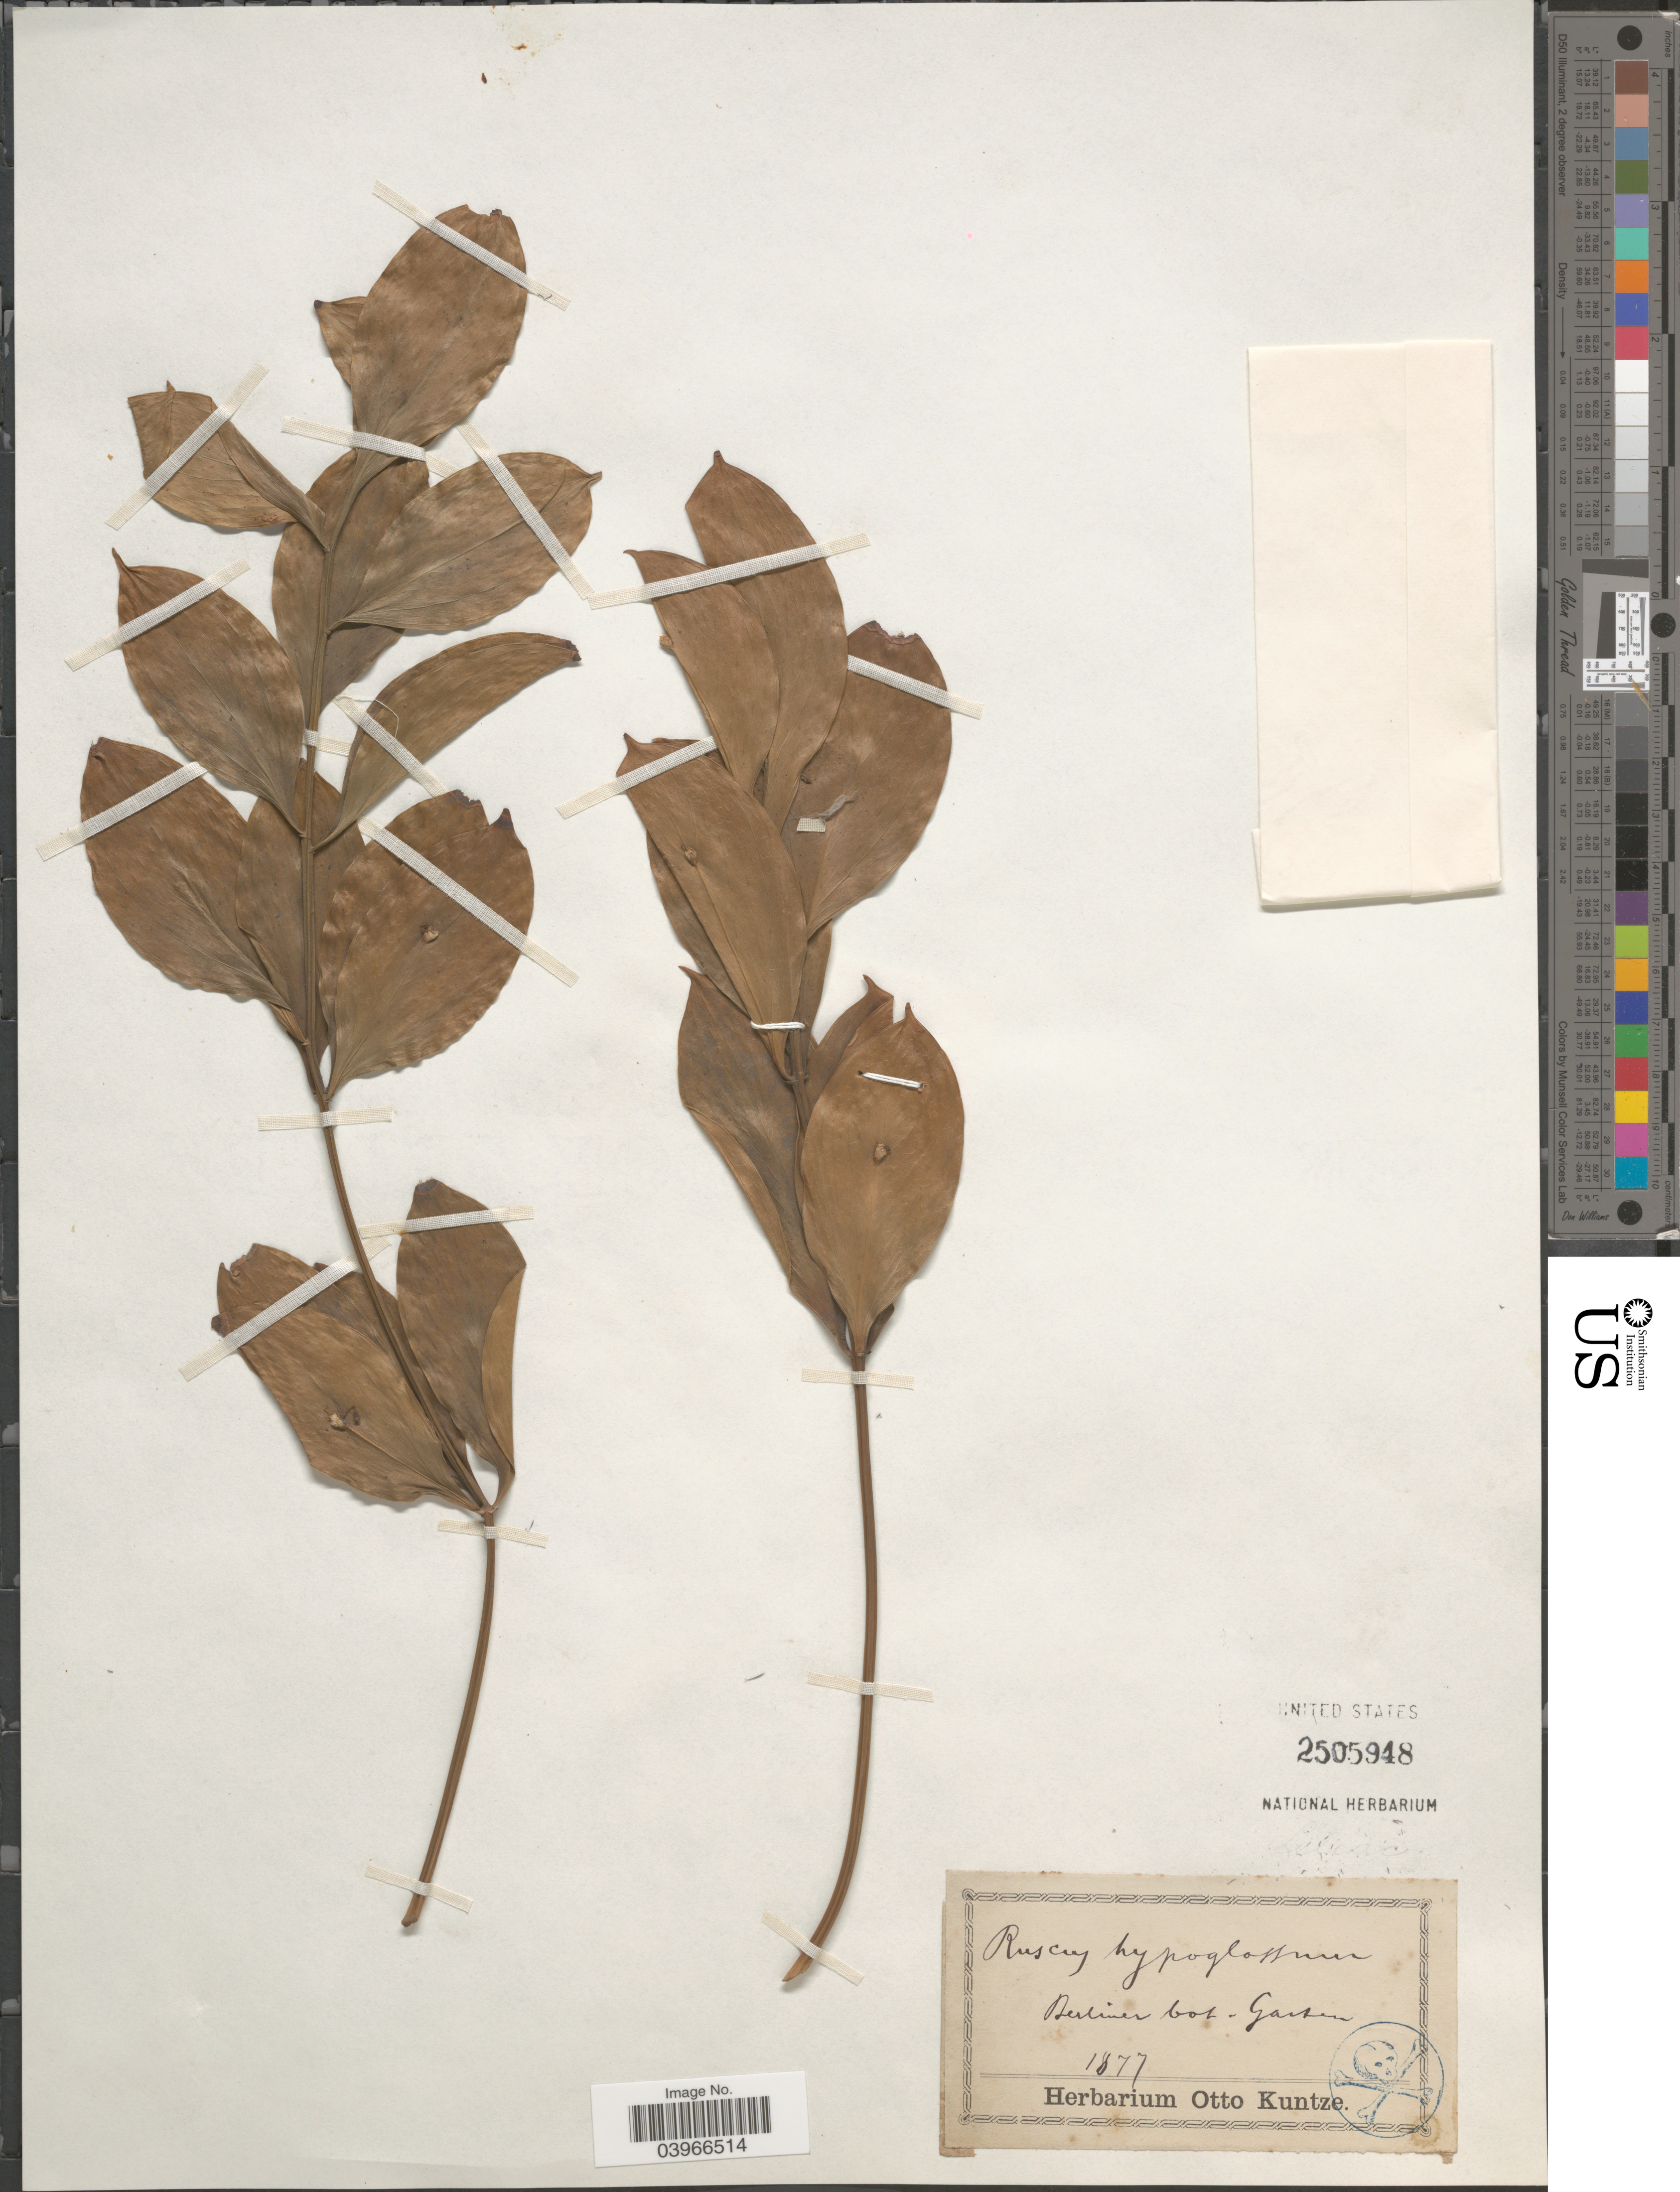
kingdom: Plantae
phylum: Tracheophyta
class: Liliopsida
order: Asparagales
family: Asparagaceae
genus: Ruscus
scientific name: Ruscus hypoglossum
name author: L.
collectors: ex herb. Otto Kuntze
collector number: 1877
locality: Berliner bot. Garden.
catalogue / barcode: US 2505948